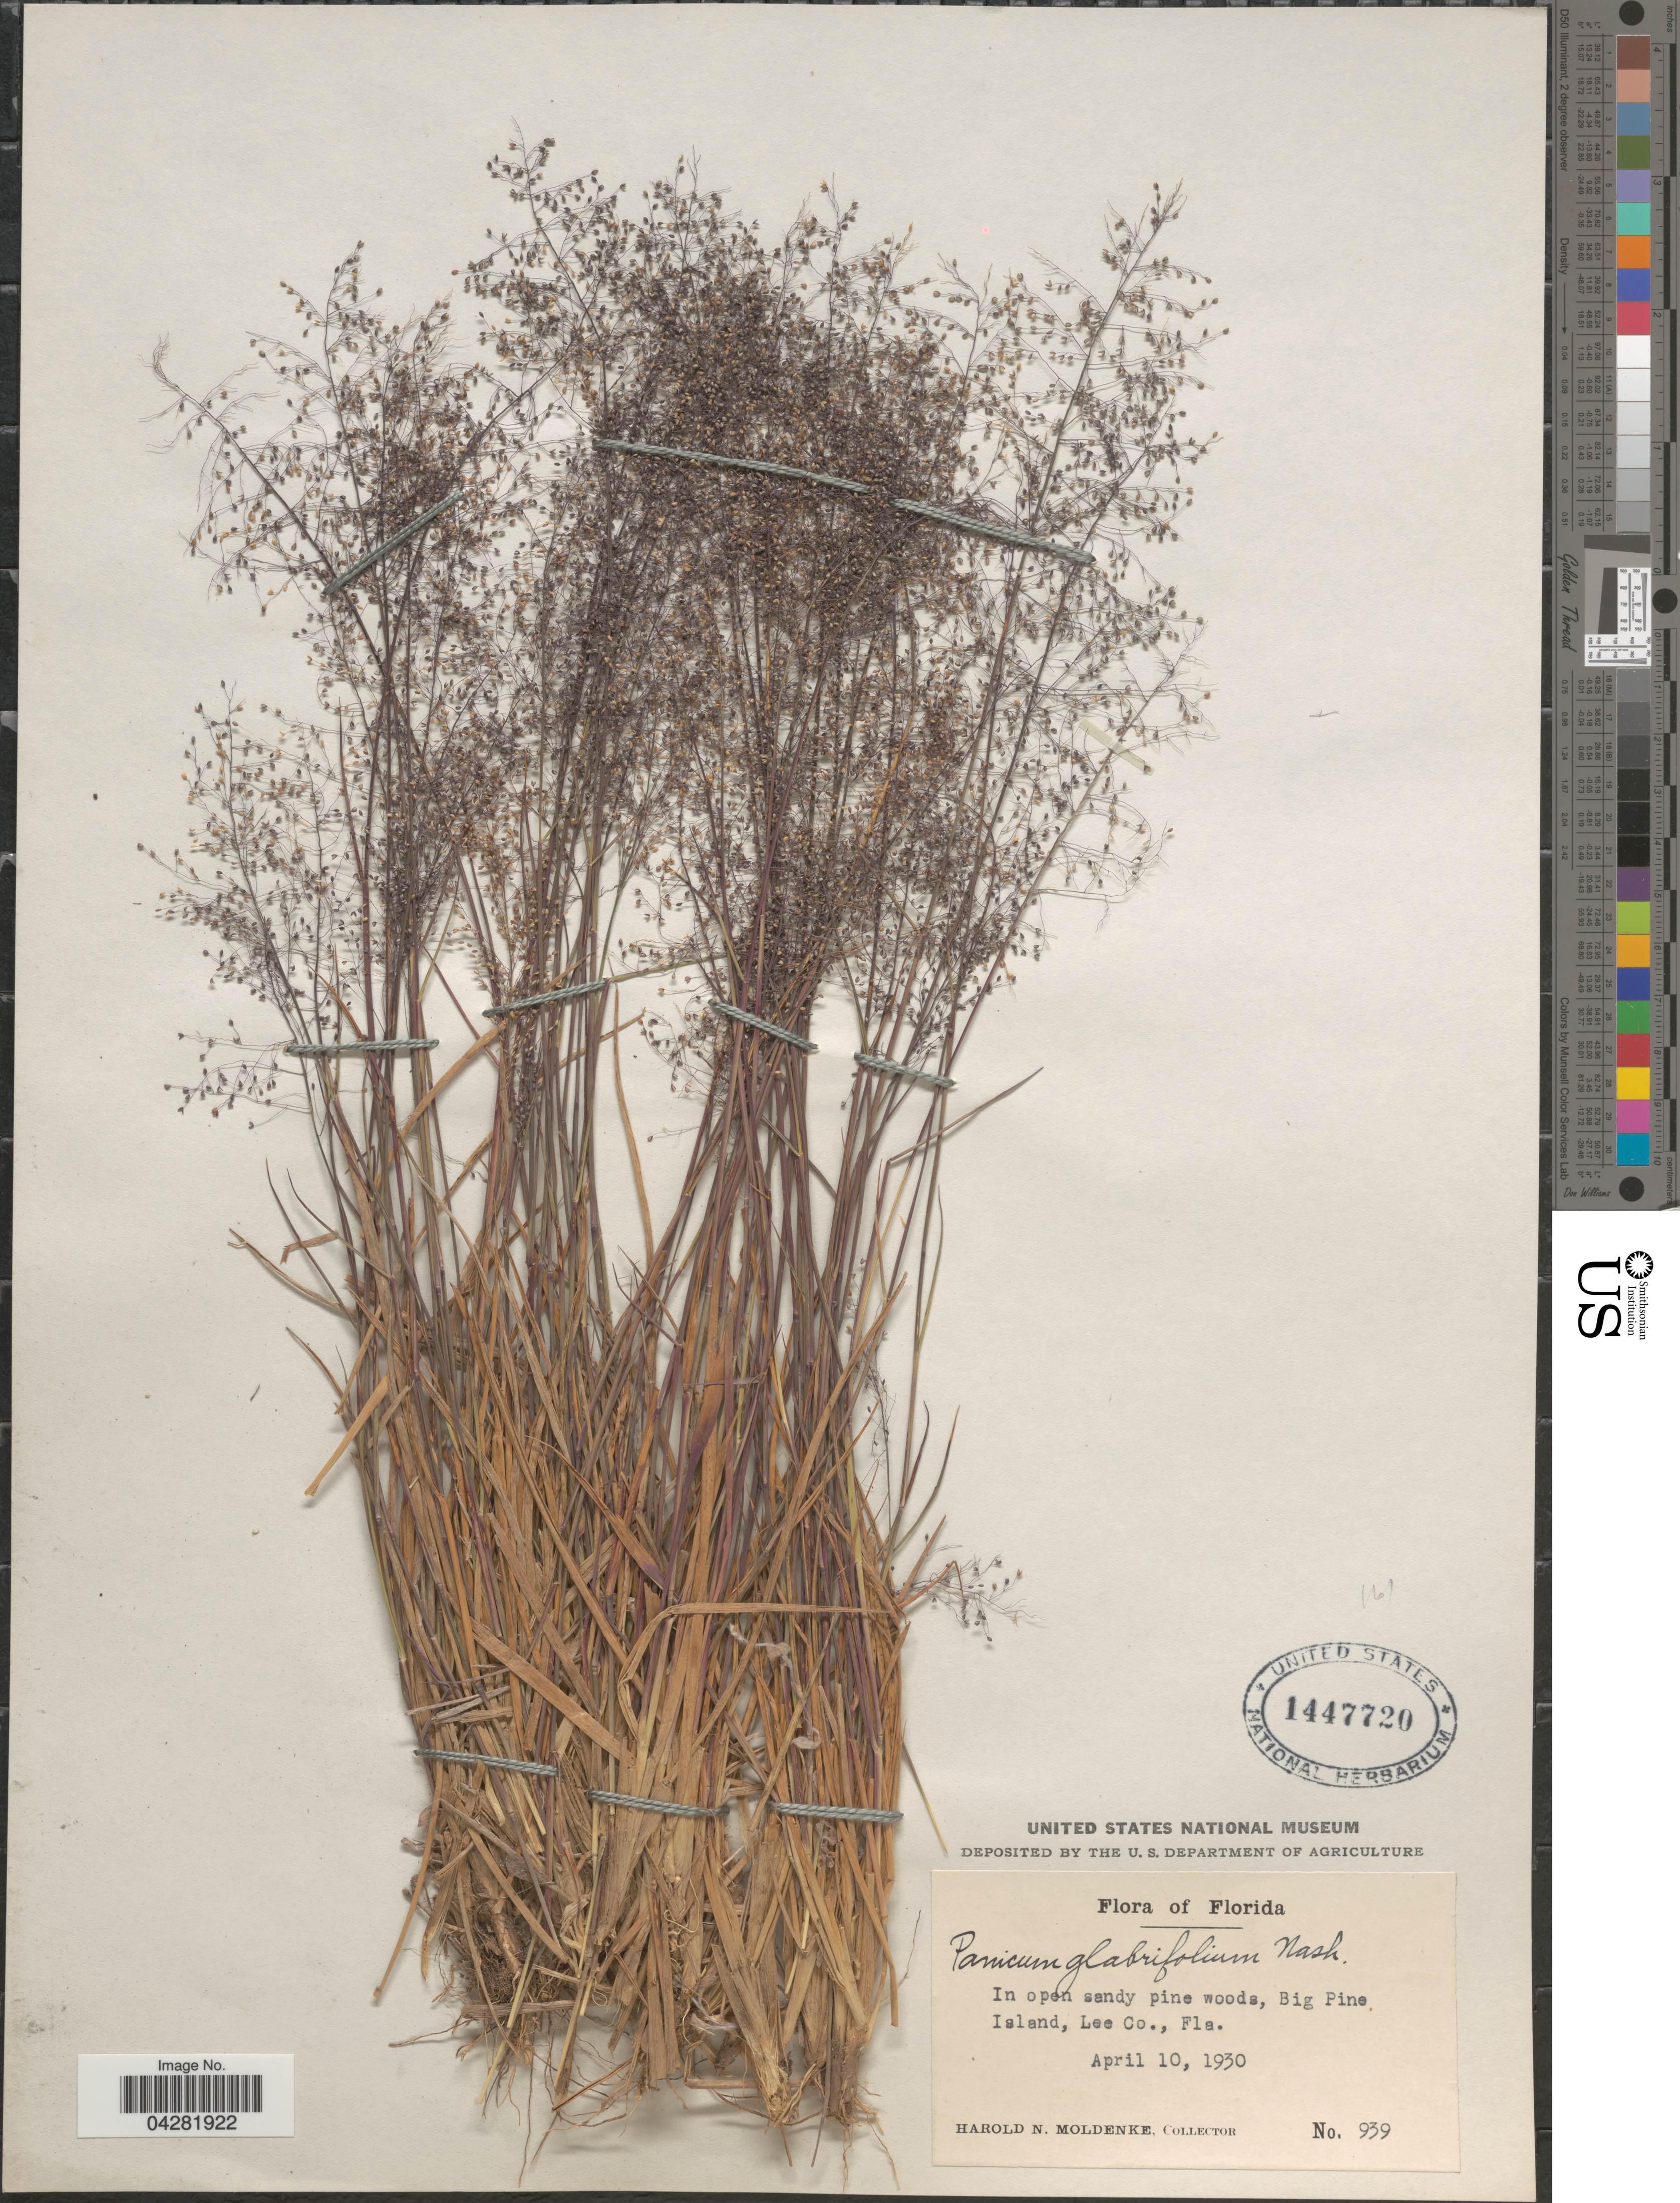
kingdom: Plantae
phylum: Tracheophyta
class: Liliopsida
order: Poales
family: Poaceae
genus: Dichanthelium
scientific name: Dichanthelium ensifolium var. ensifolium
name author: (Baldwin ex Elliot) Gould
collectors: H. N. Moldenke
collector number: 939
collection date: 1930-04-10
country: United States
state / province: Florida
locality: In open sandy pine woods, Big Pine Island, Lee Co.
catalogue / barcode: US 1447720